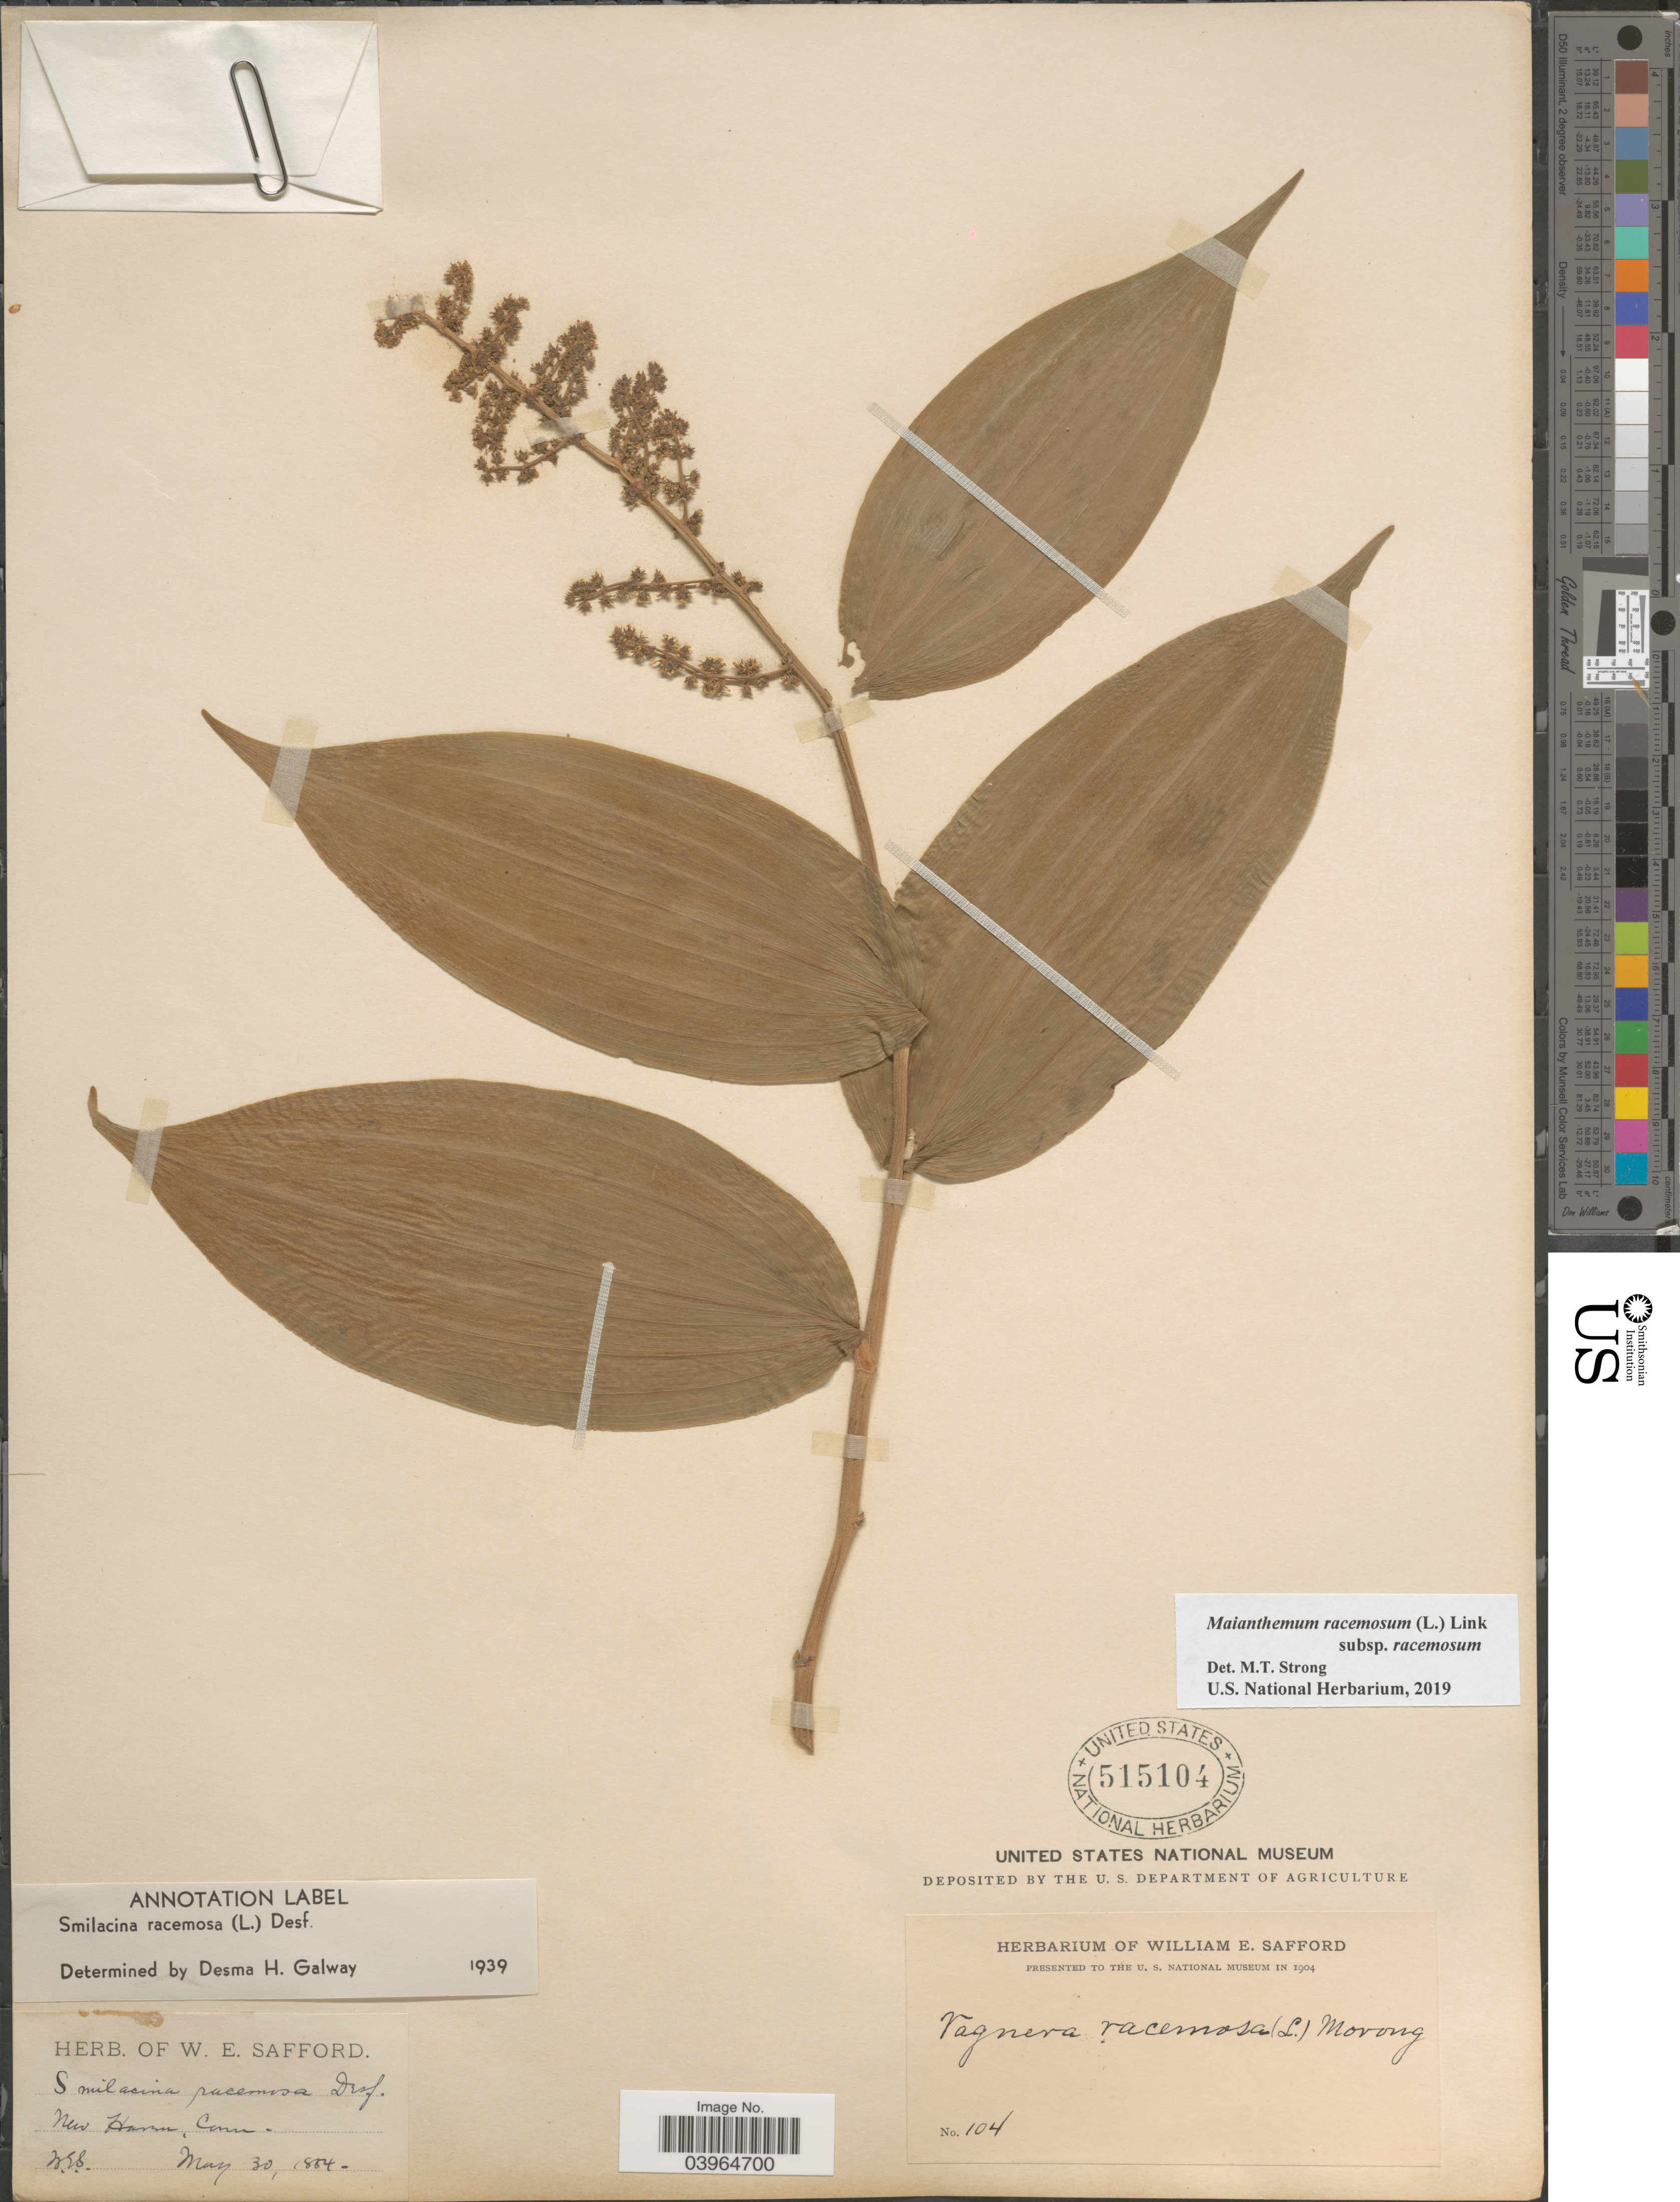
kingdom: Plantae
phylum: Tracheophyta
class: Liliopsida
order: Asparagales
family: Asparagaceae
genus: Maianthemum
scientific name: Maianthemum racemosum subsp. racemosum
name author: (L.) Link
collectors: W. E. Safford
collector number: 104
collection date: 1884-05-30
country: United States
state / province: Connecticut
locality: New Haven.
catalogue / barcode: US 515104